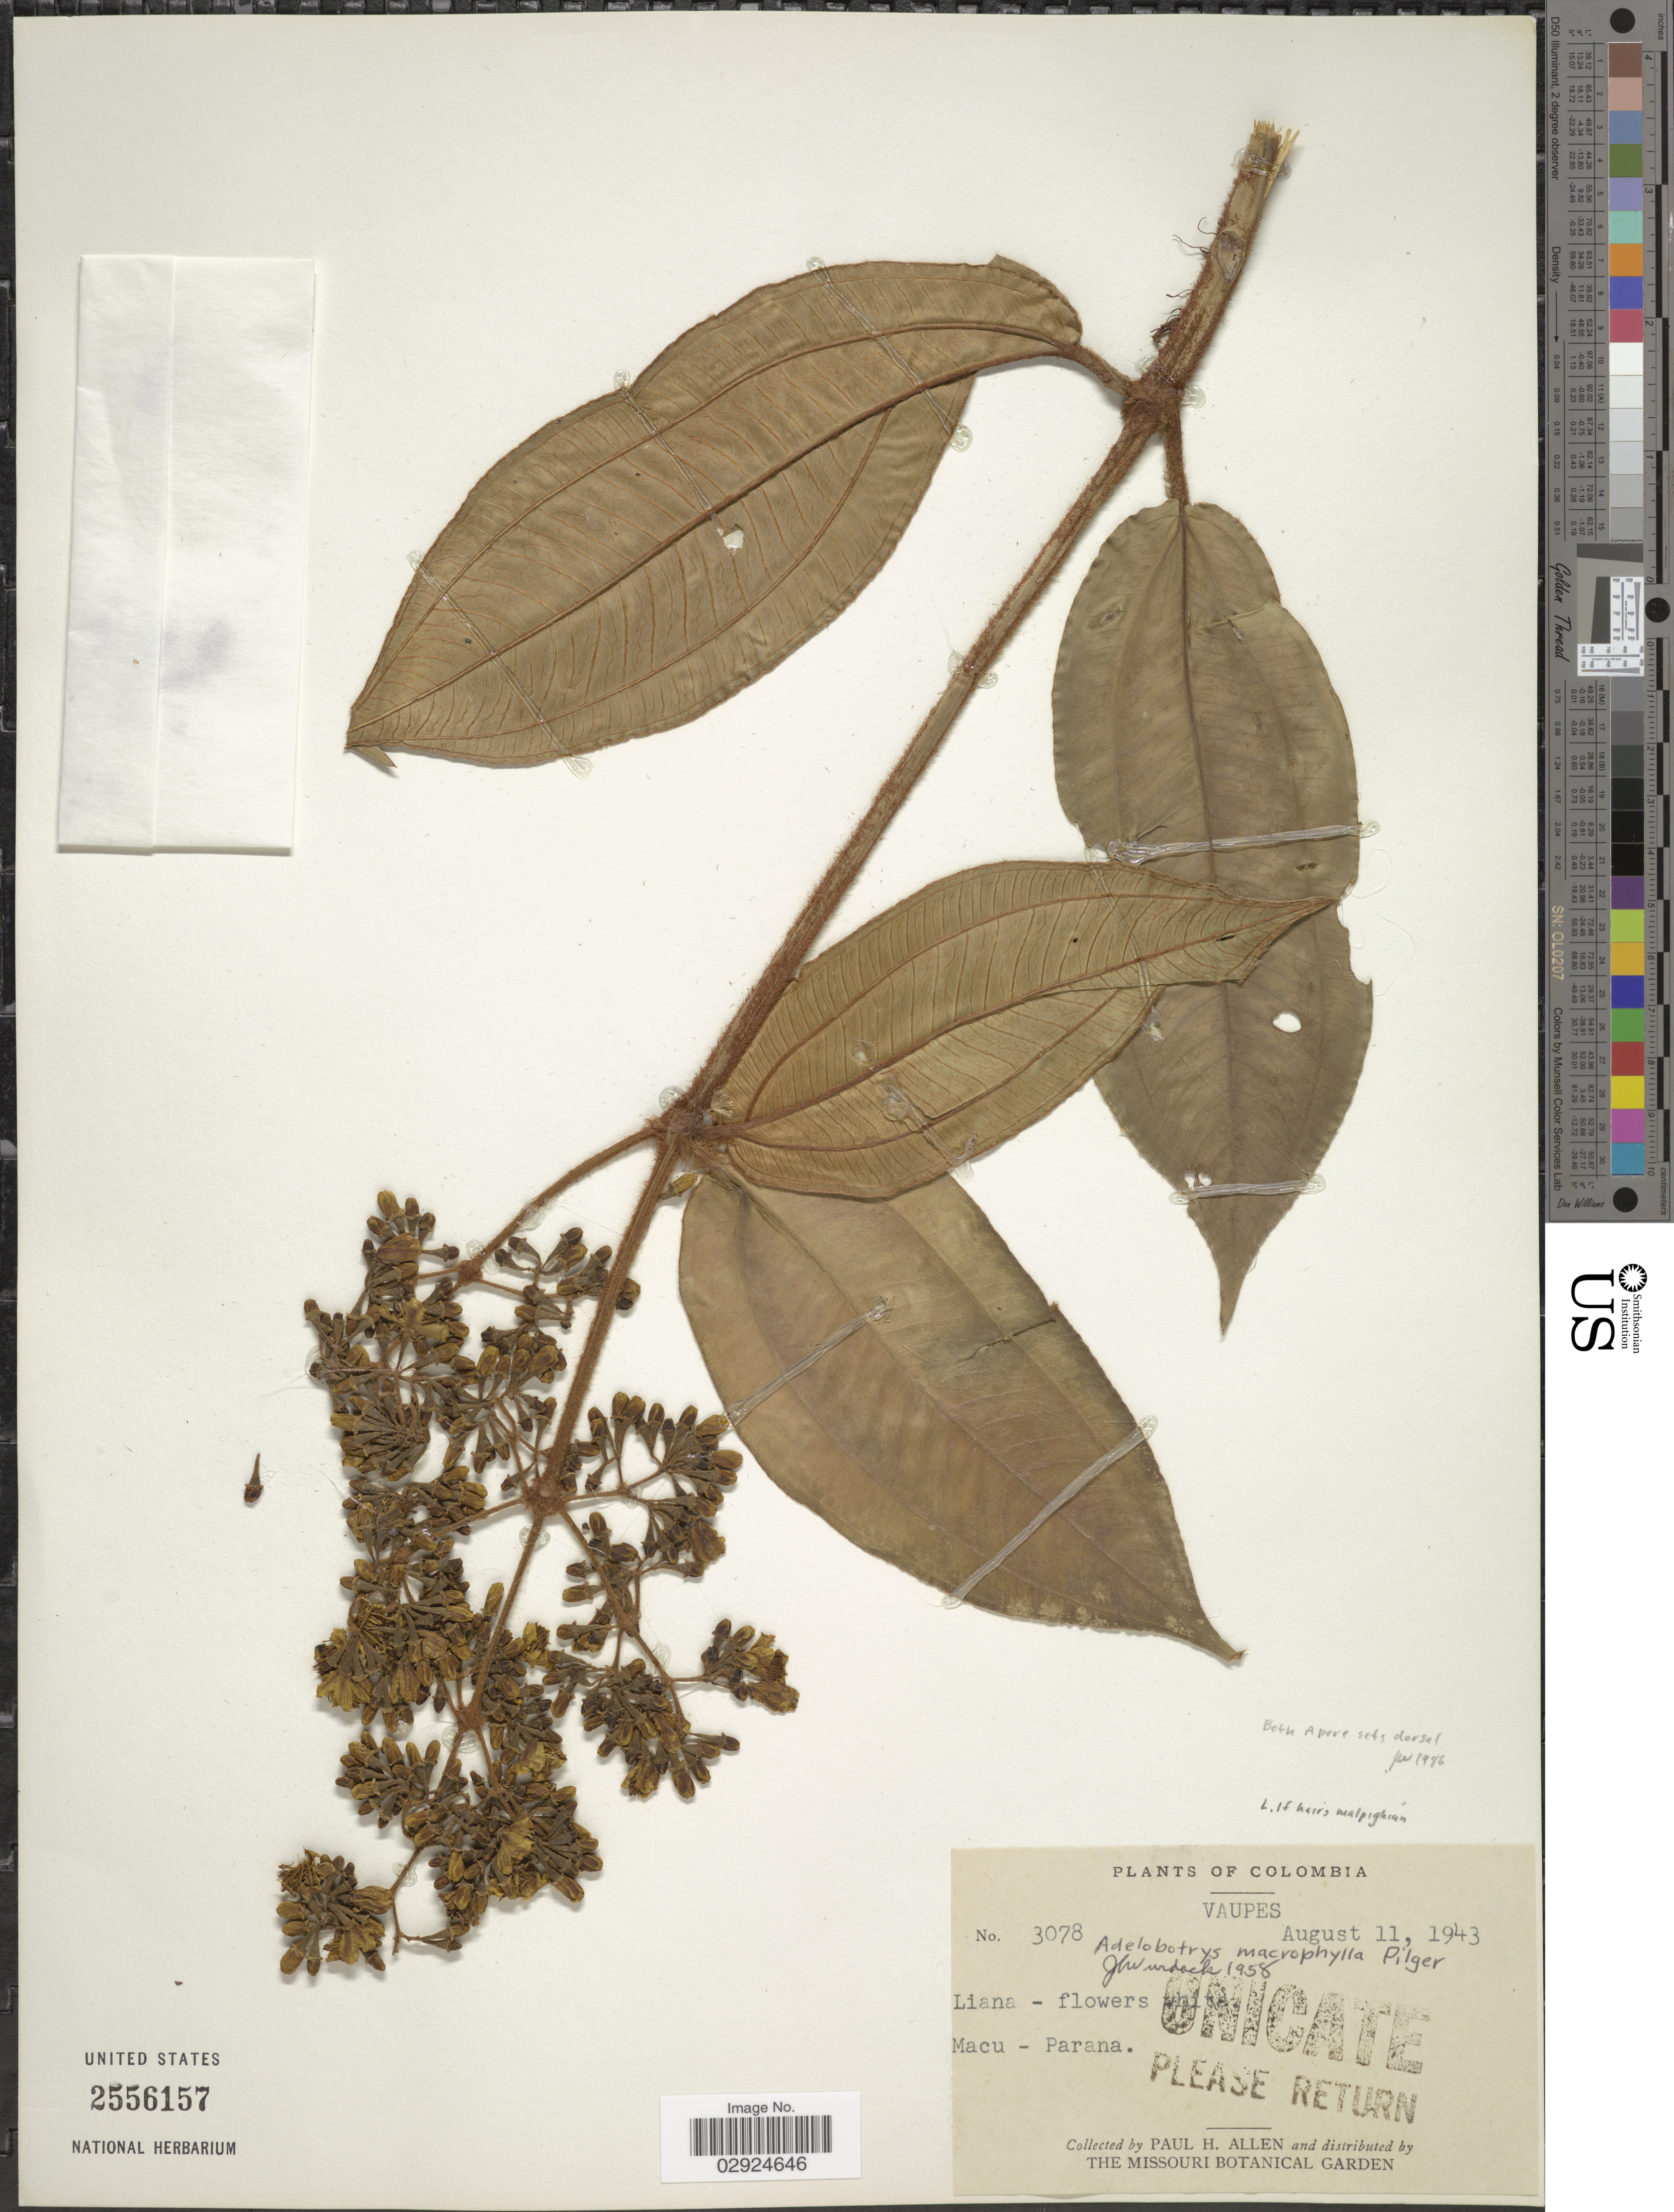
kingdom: Plantae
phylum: Tracheophyta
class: Magnoliopsida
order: Myrtales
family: Melastomataceae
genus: Adelobotrys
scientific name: Adelobotrys macrophyllus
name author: Pilg.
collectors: P. H. Allen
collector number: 3078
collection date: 1943-08-11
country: Colombia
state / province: Vaupés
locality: Macu - Parana.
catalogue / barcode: US 2556157